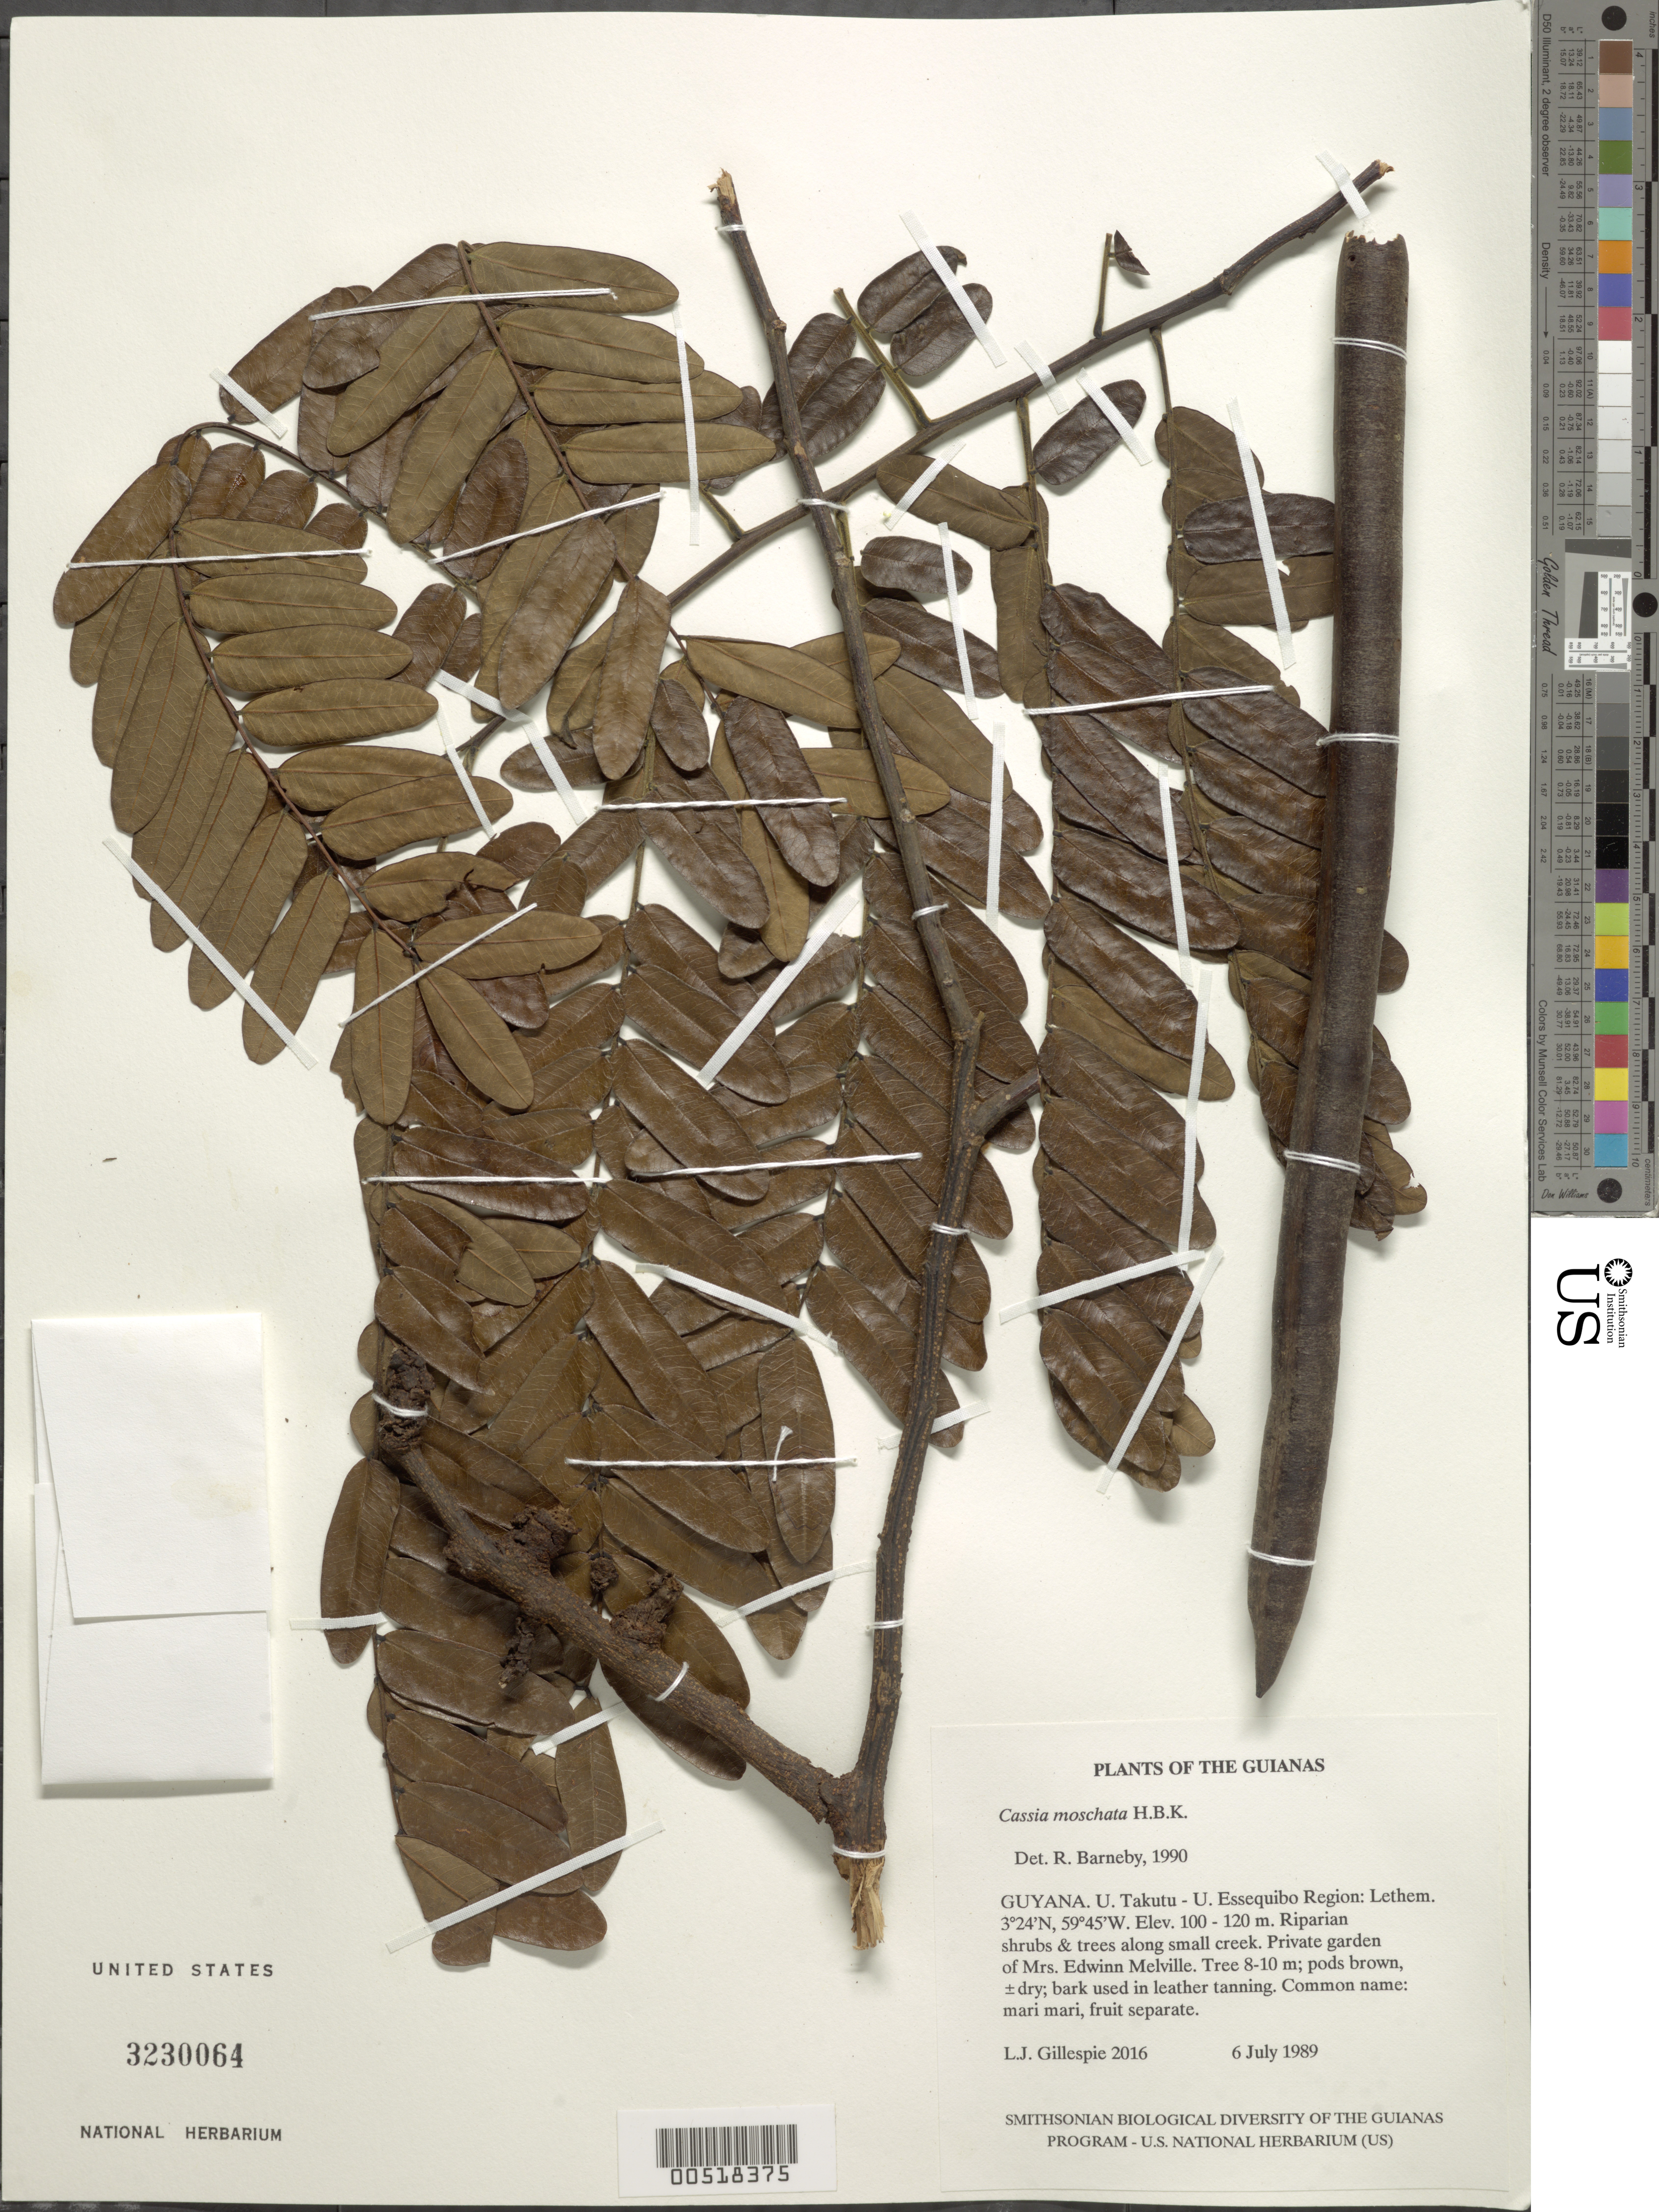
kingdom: Plantae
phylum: Tracheophyta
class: Magnoliopsida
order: Fabales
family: Fabaceae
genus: Cassia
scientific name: Cassia moschata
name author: Kunth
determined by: Barneby, Rupert C., (NY)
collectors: L. J. Gillespie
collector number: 2016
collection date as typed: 6 July 1989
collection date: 1989-07-06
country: Guyana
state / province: U. Takutu-U. Essequibo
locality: Lethem; private garden of Mrs. Edwinn Melville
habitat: Riparian shrubs & trees along small creek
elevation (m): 100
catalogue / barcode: US 3230064